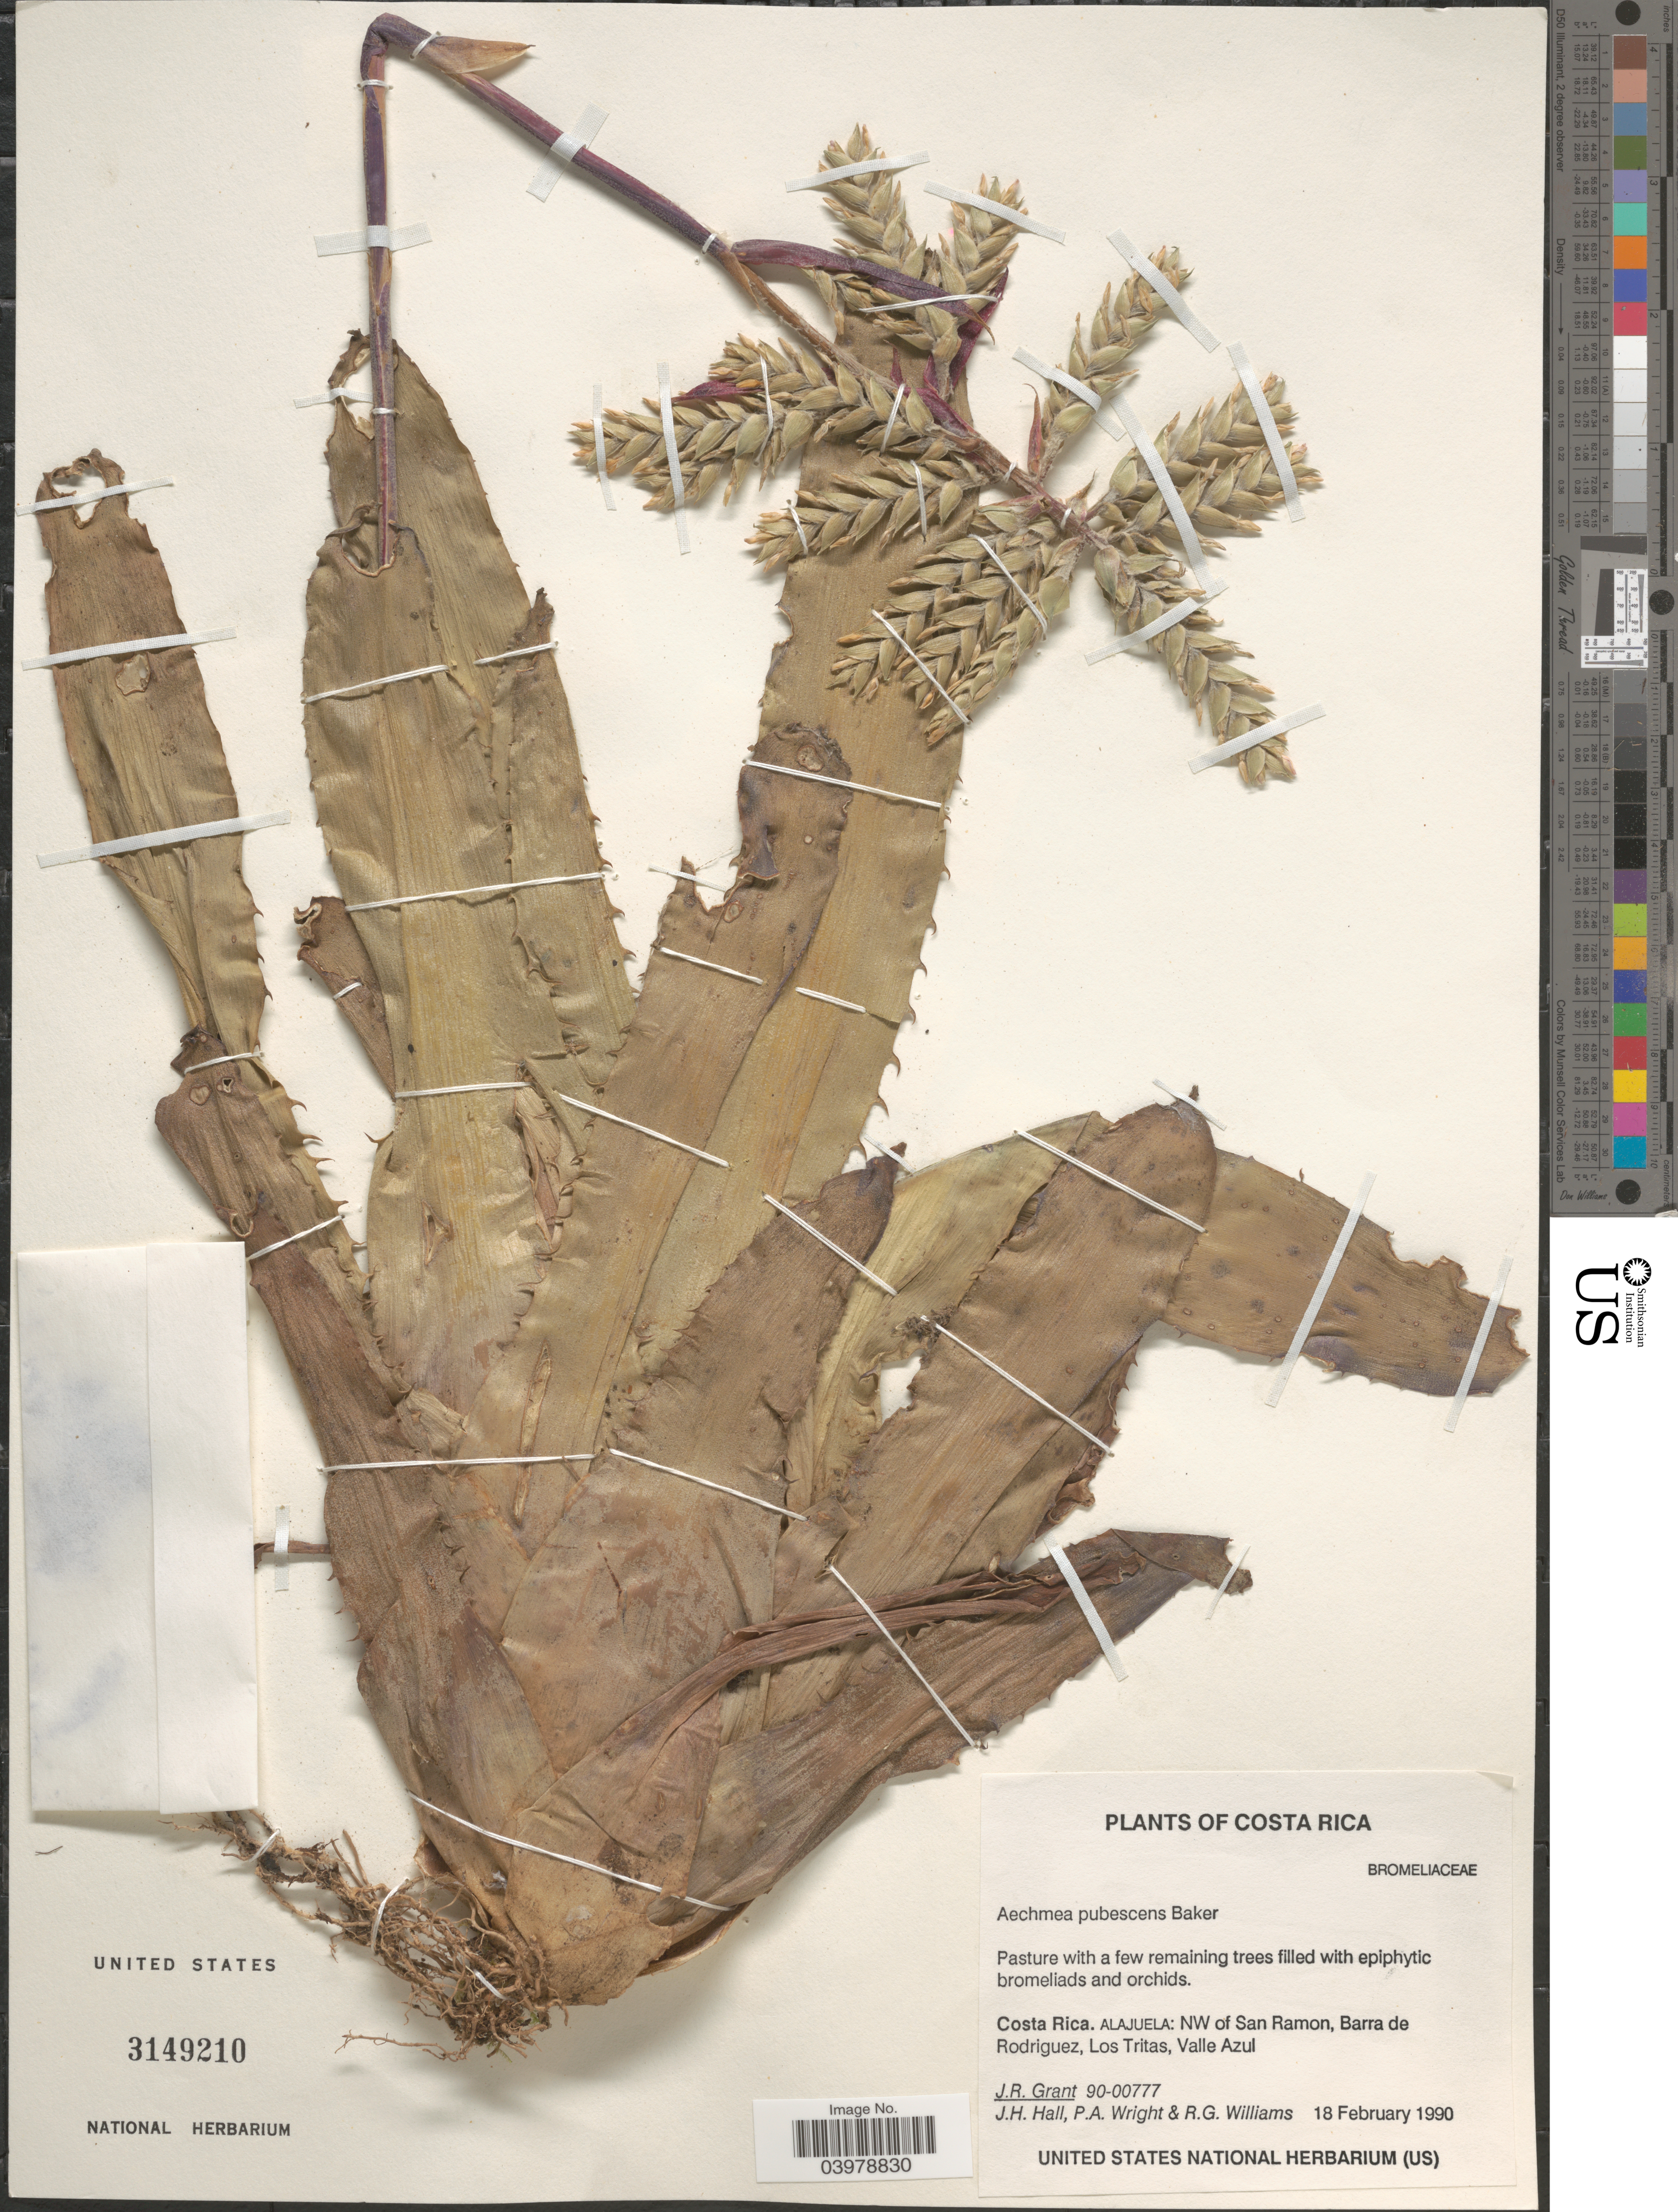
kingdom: Plantae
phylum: Tracheophyta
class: Liliopsida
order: Poales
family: Bromeliaceae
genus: Aechmea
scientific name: Aechmea pubescens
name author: Baker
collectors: J. Grant, J. Hall, P. A. Wright & R. G. Williams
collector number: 90-00777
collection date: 1990-02-18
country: Costa Rica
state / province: Alajuela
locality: NW of San Ramon, Barra de Rodriguez, Los Tritas, Valle Azul.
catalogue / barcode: US 3149210